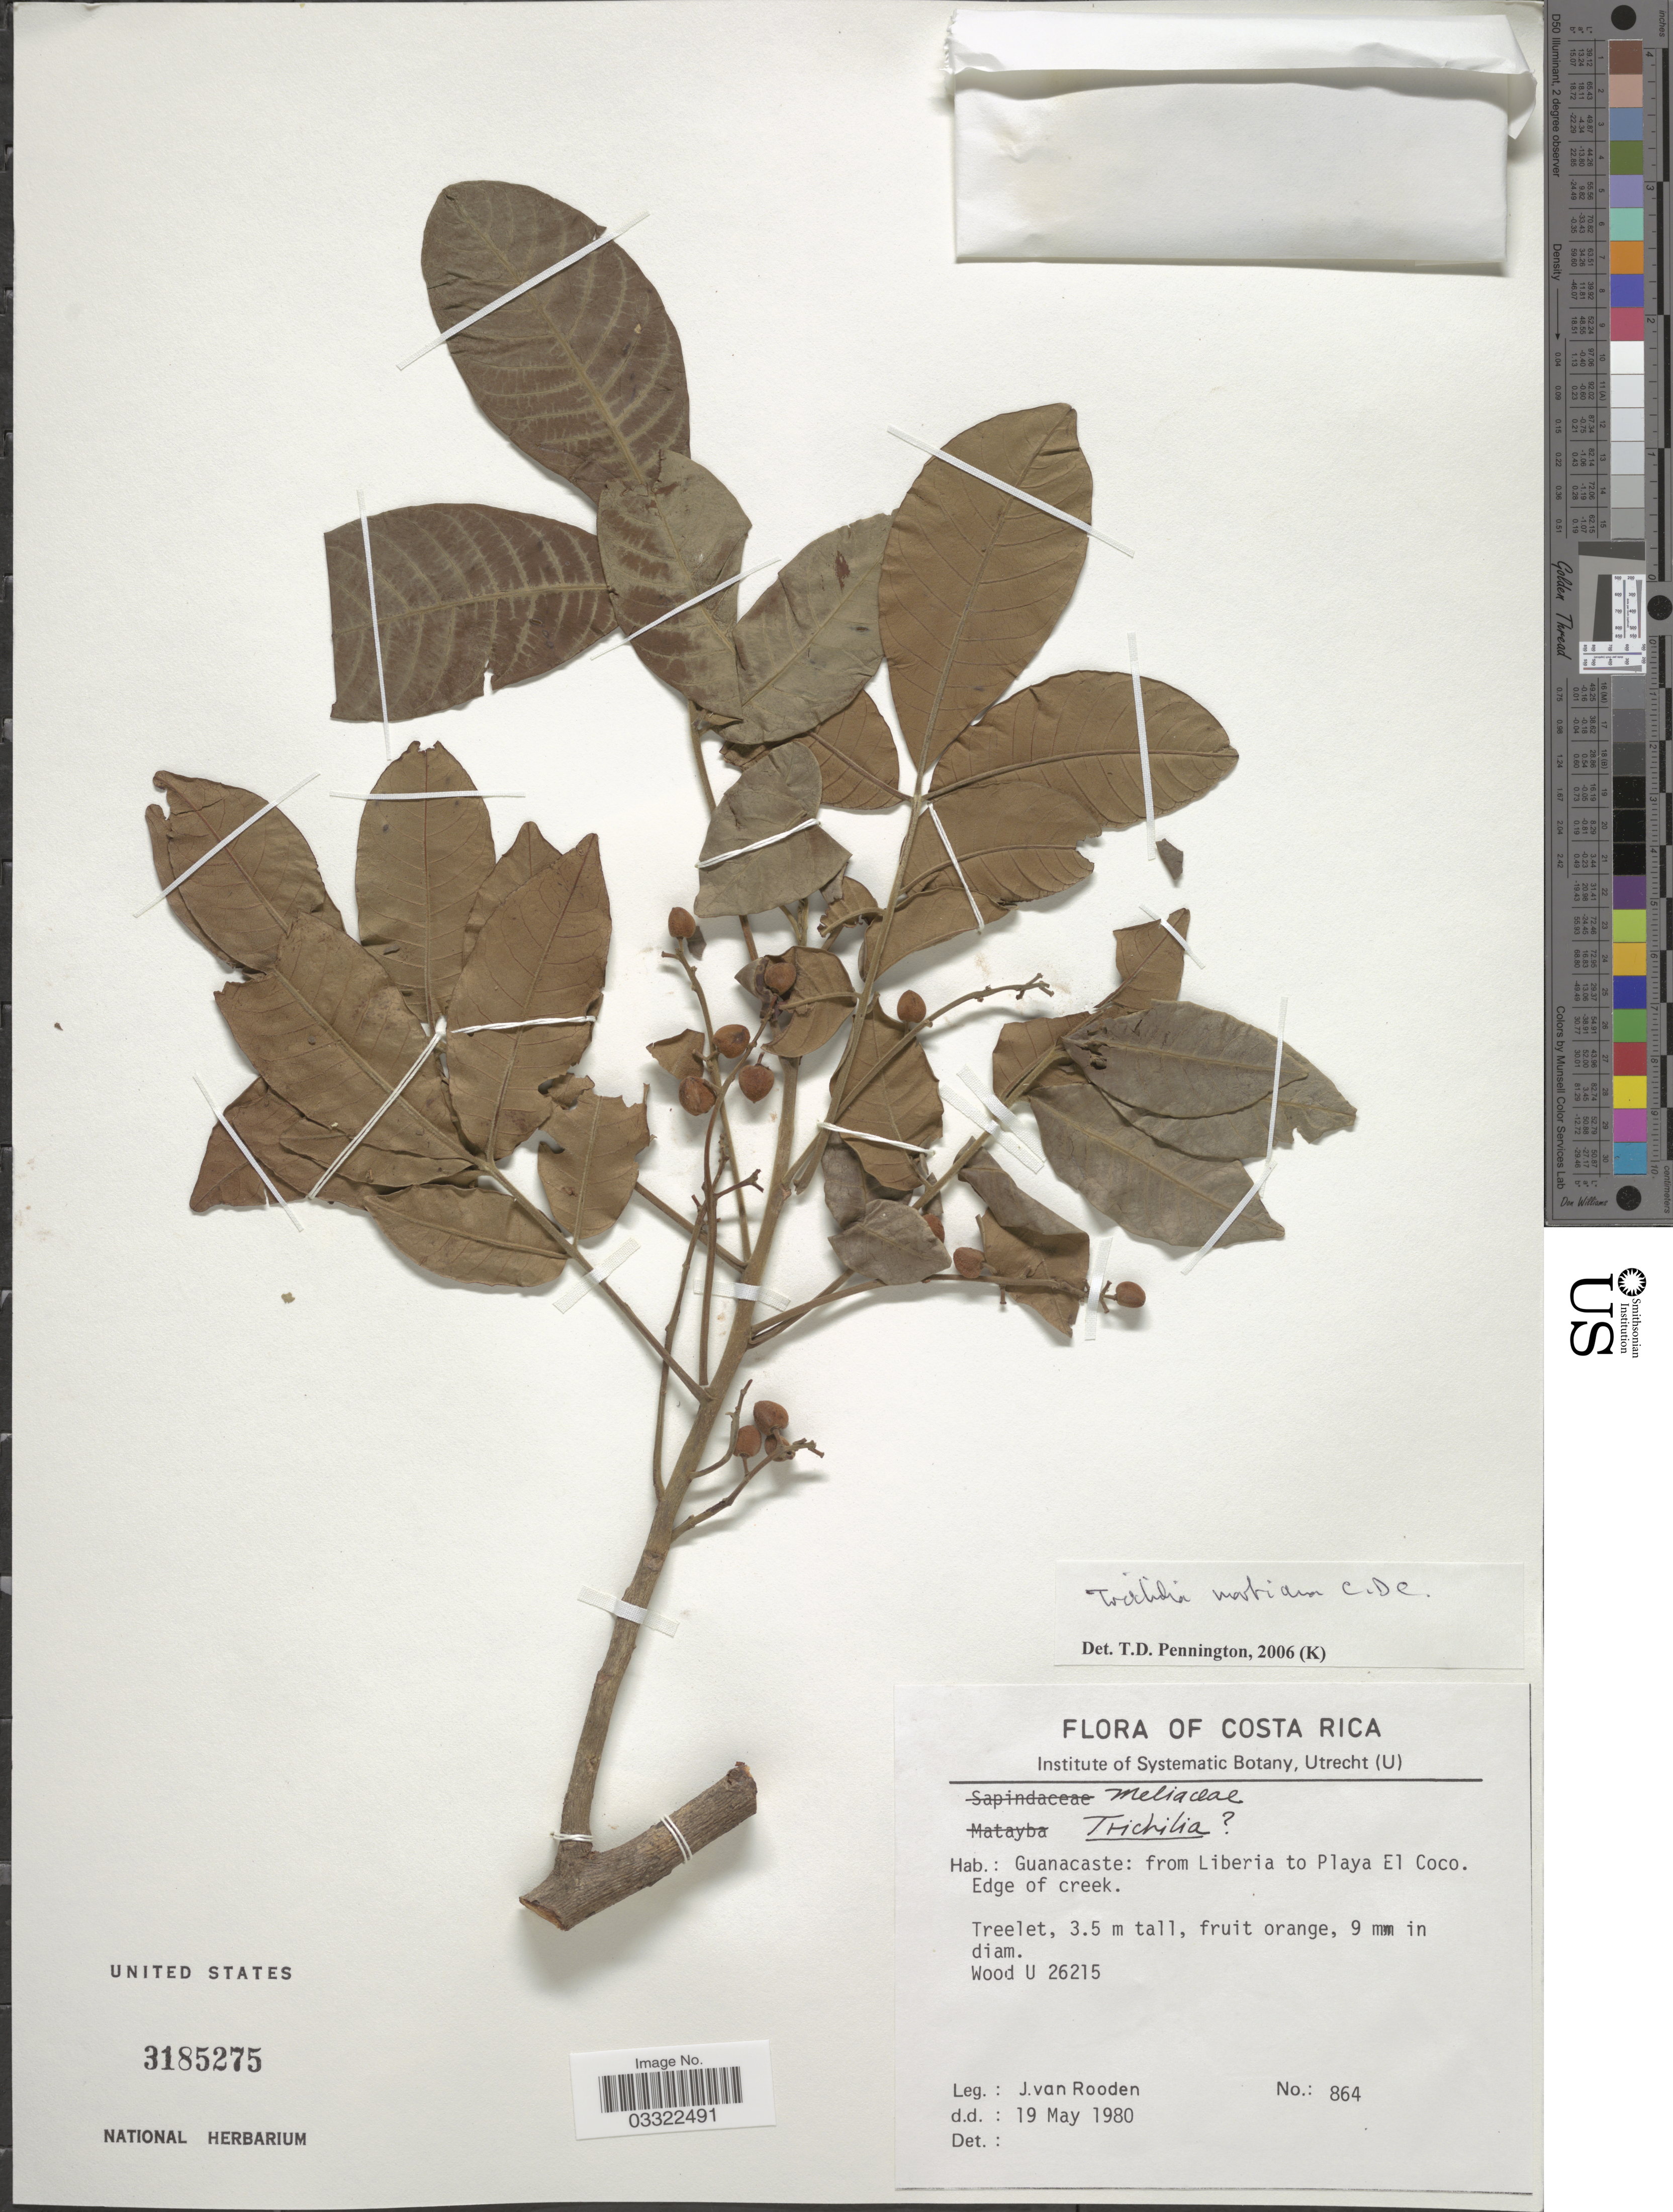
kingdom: Plantae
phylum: Tracheophyta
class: Magnoliopsida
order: Sapindales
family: Meliaceae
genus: Trichilia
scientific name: Trichilia martiana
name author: C. DC.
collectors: J. Van Rooden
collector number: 864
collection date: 1980-05-19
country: Costa Rica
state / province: Guanacaste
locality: From Liberia to Playa El Coco. Edge of creek.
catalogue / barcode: US 3185275